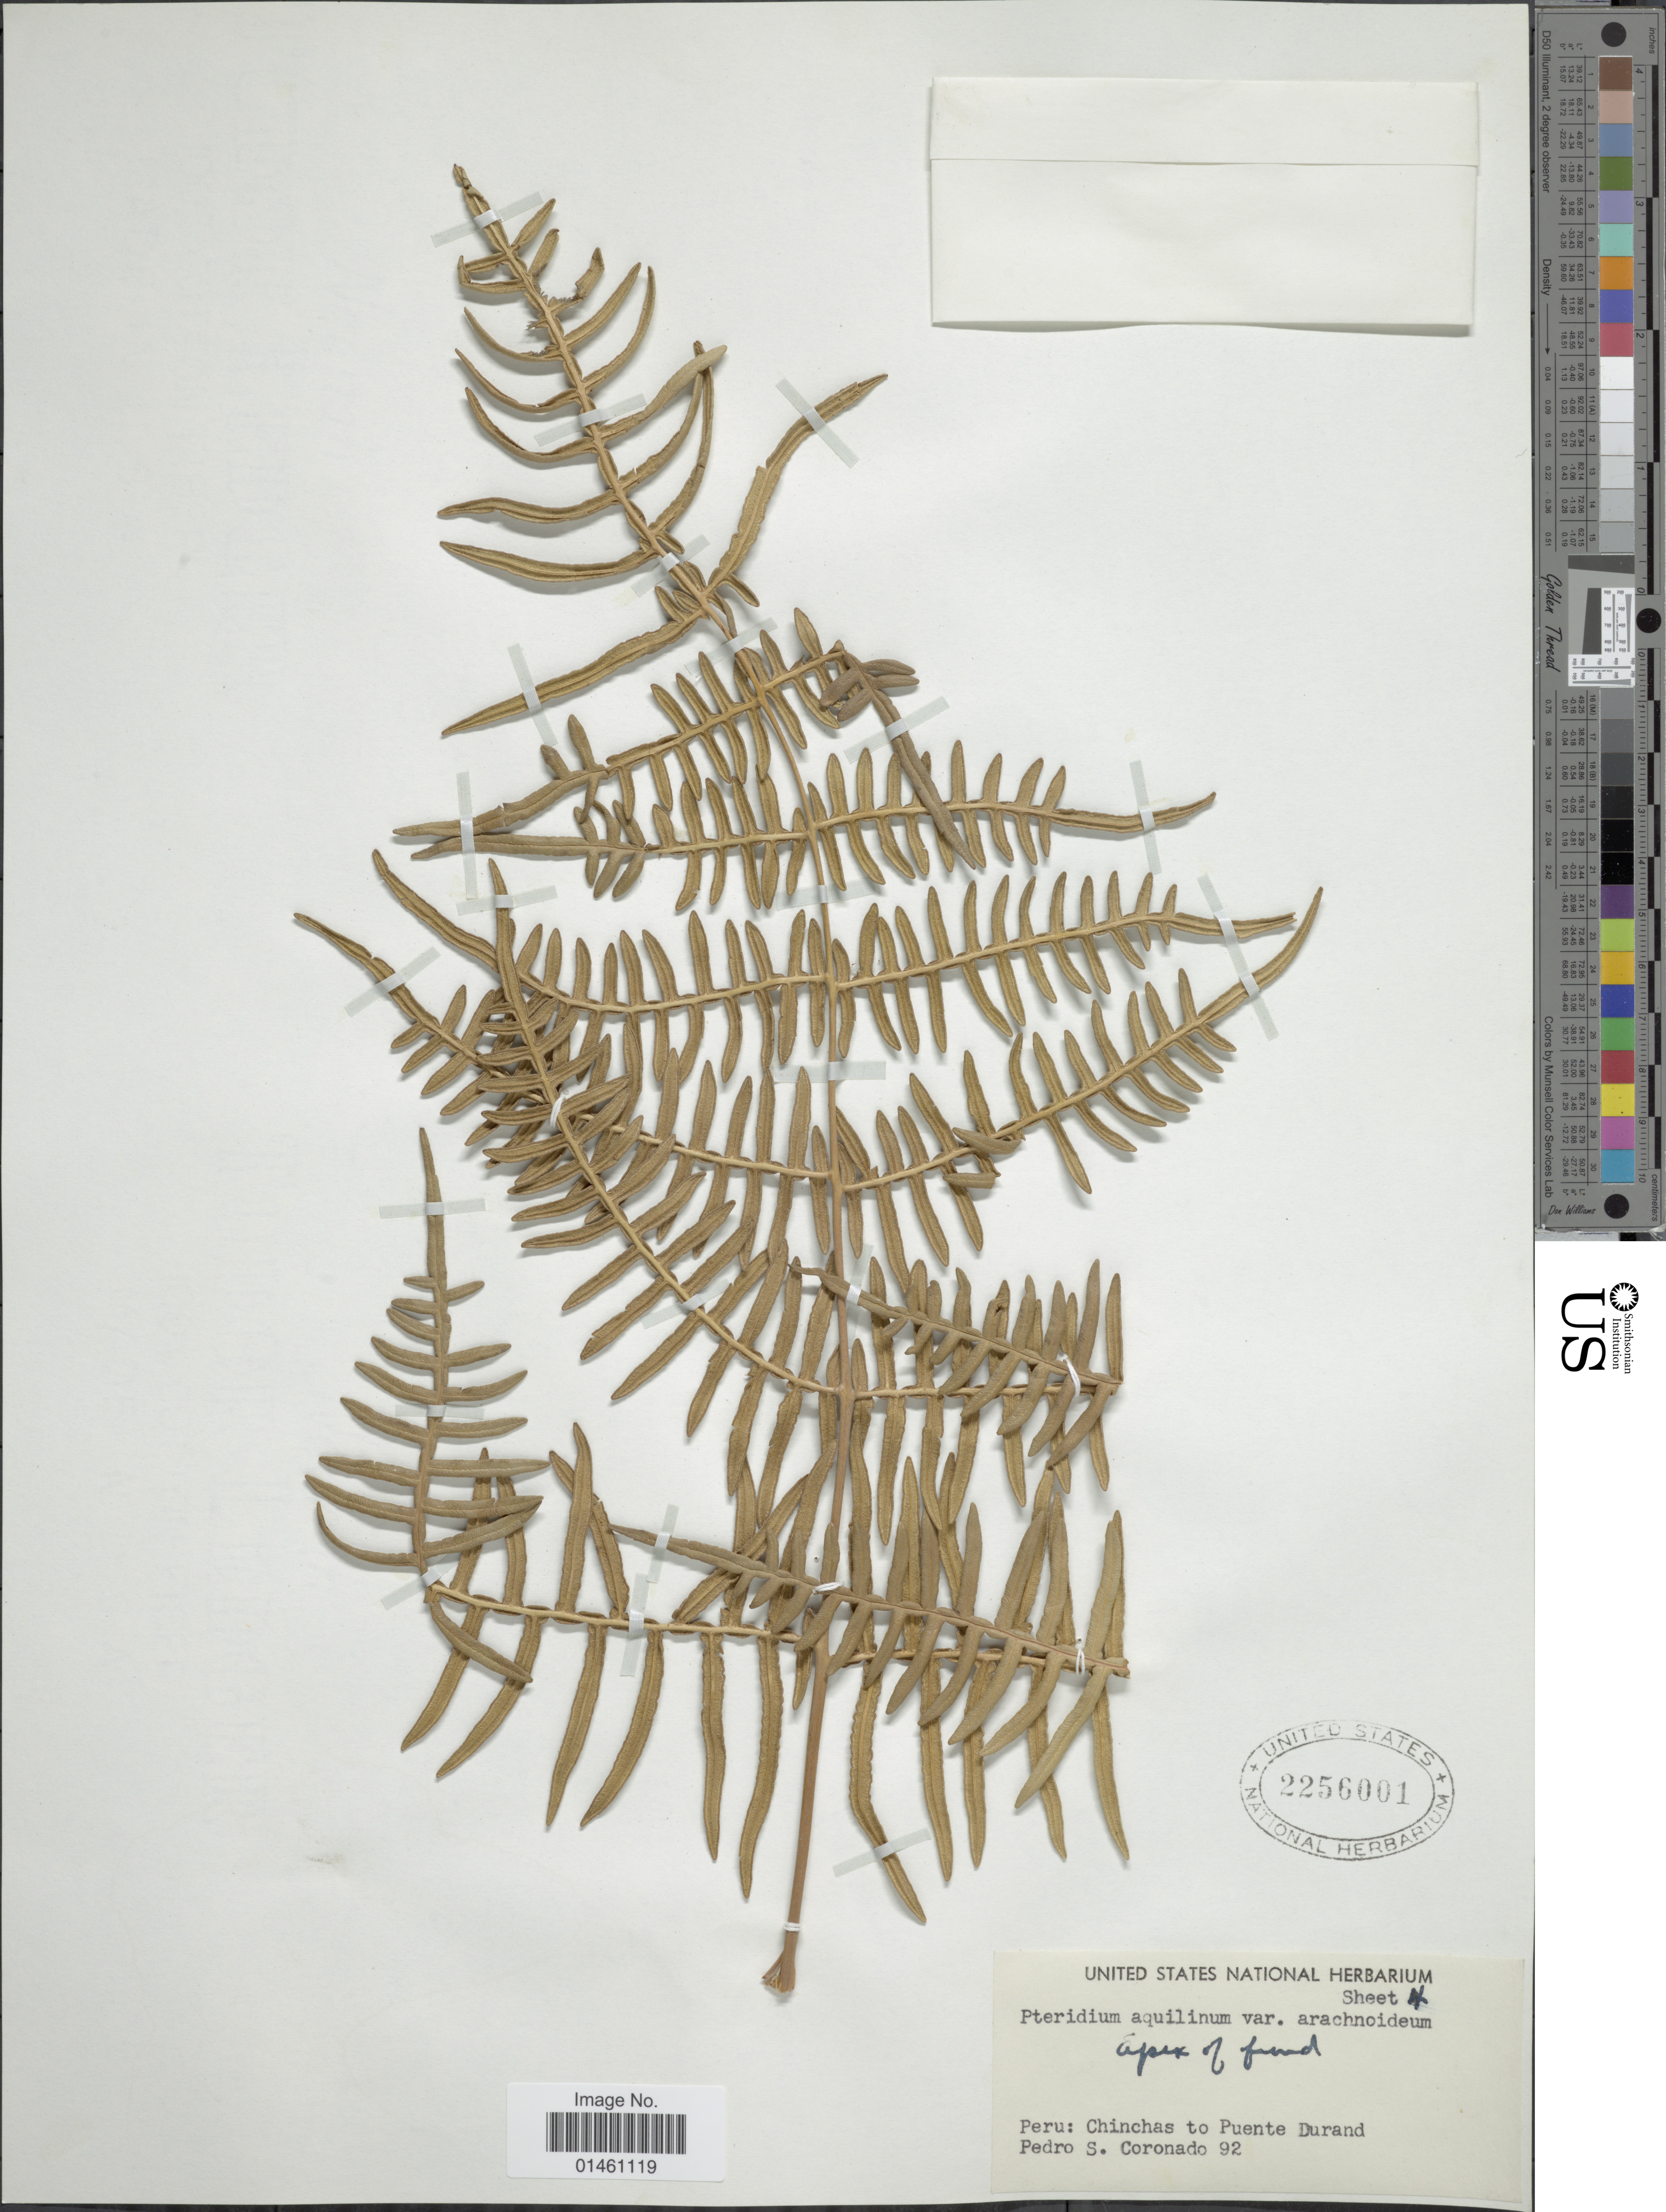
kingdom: Plantae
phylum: Tracheophyta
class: Polypodiopsida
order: Polypodiales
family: Dennstaedtiaceae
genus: Pteridium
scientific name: Pteridium aquilinum var. arachnoideum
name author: (Kaulf.) Herter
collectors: P. Coronado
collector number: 92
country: Peru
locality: Chinchas to Puente Durand.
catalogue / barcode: US 2256001